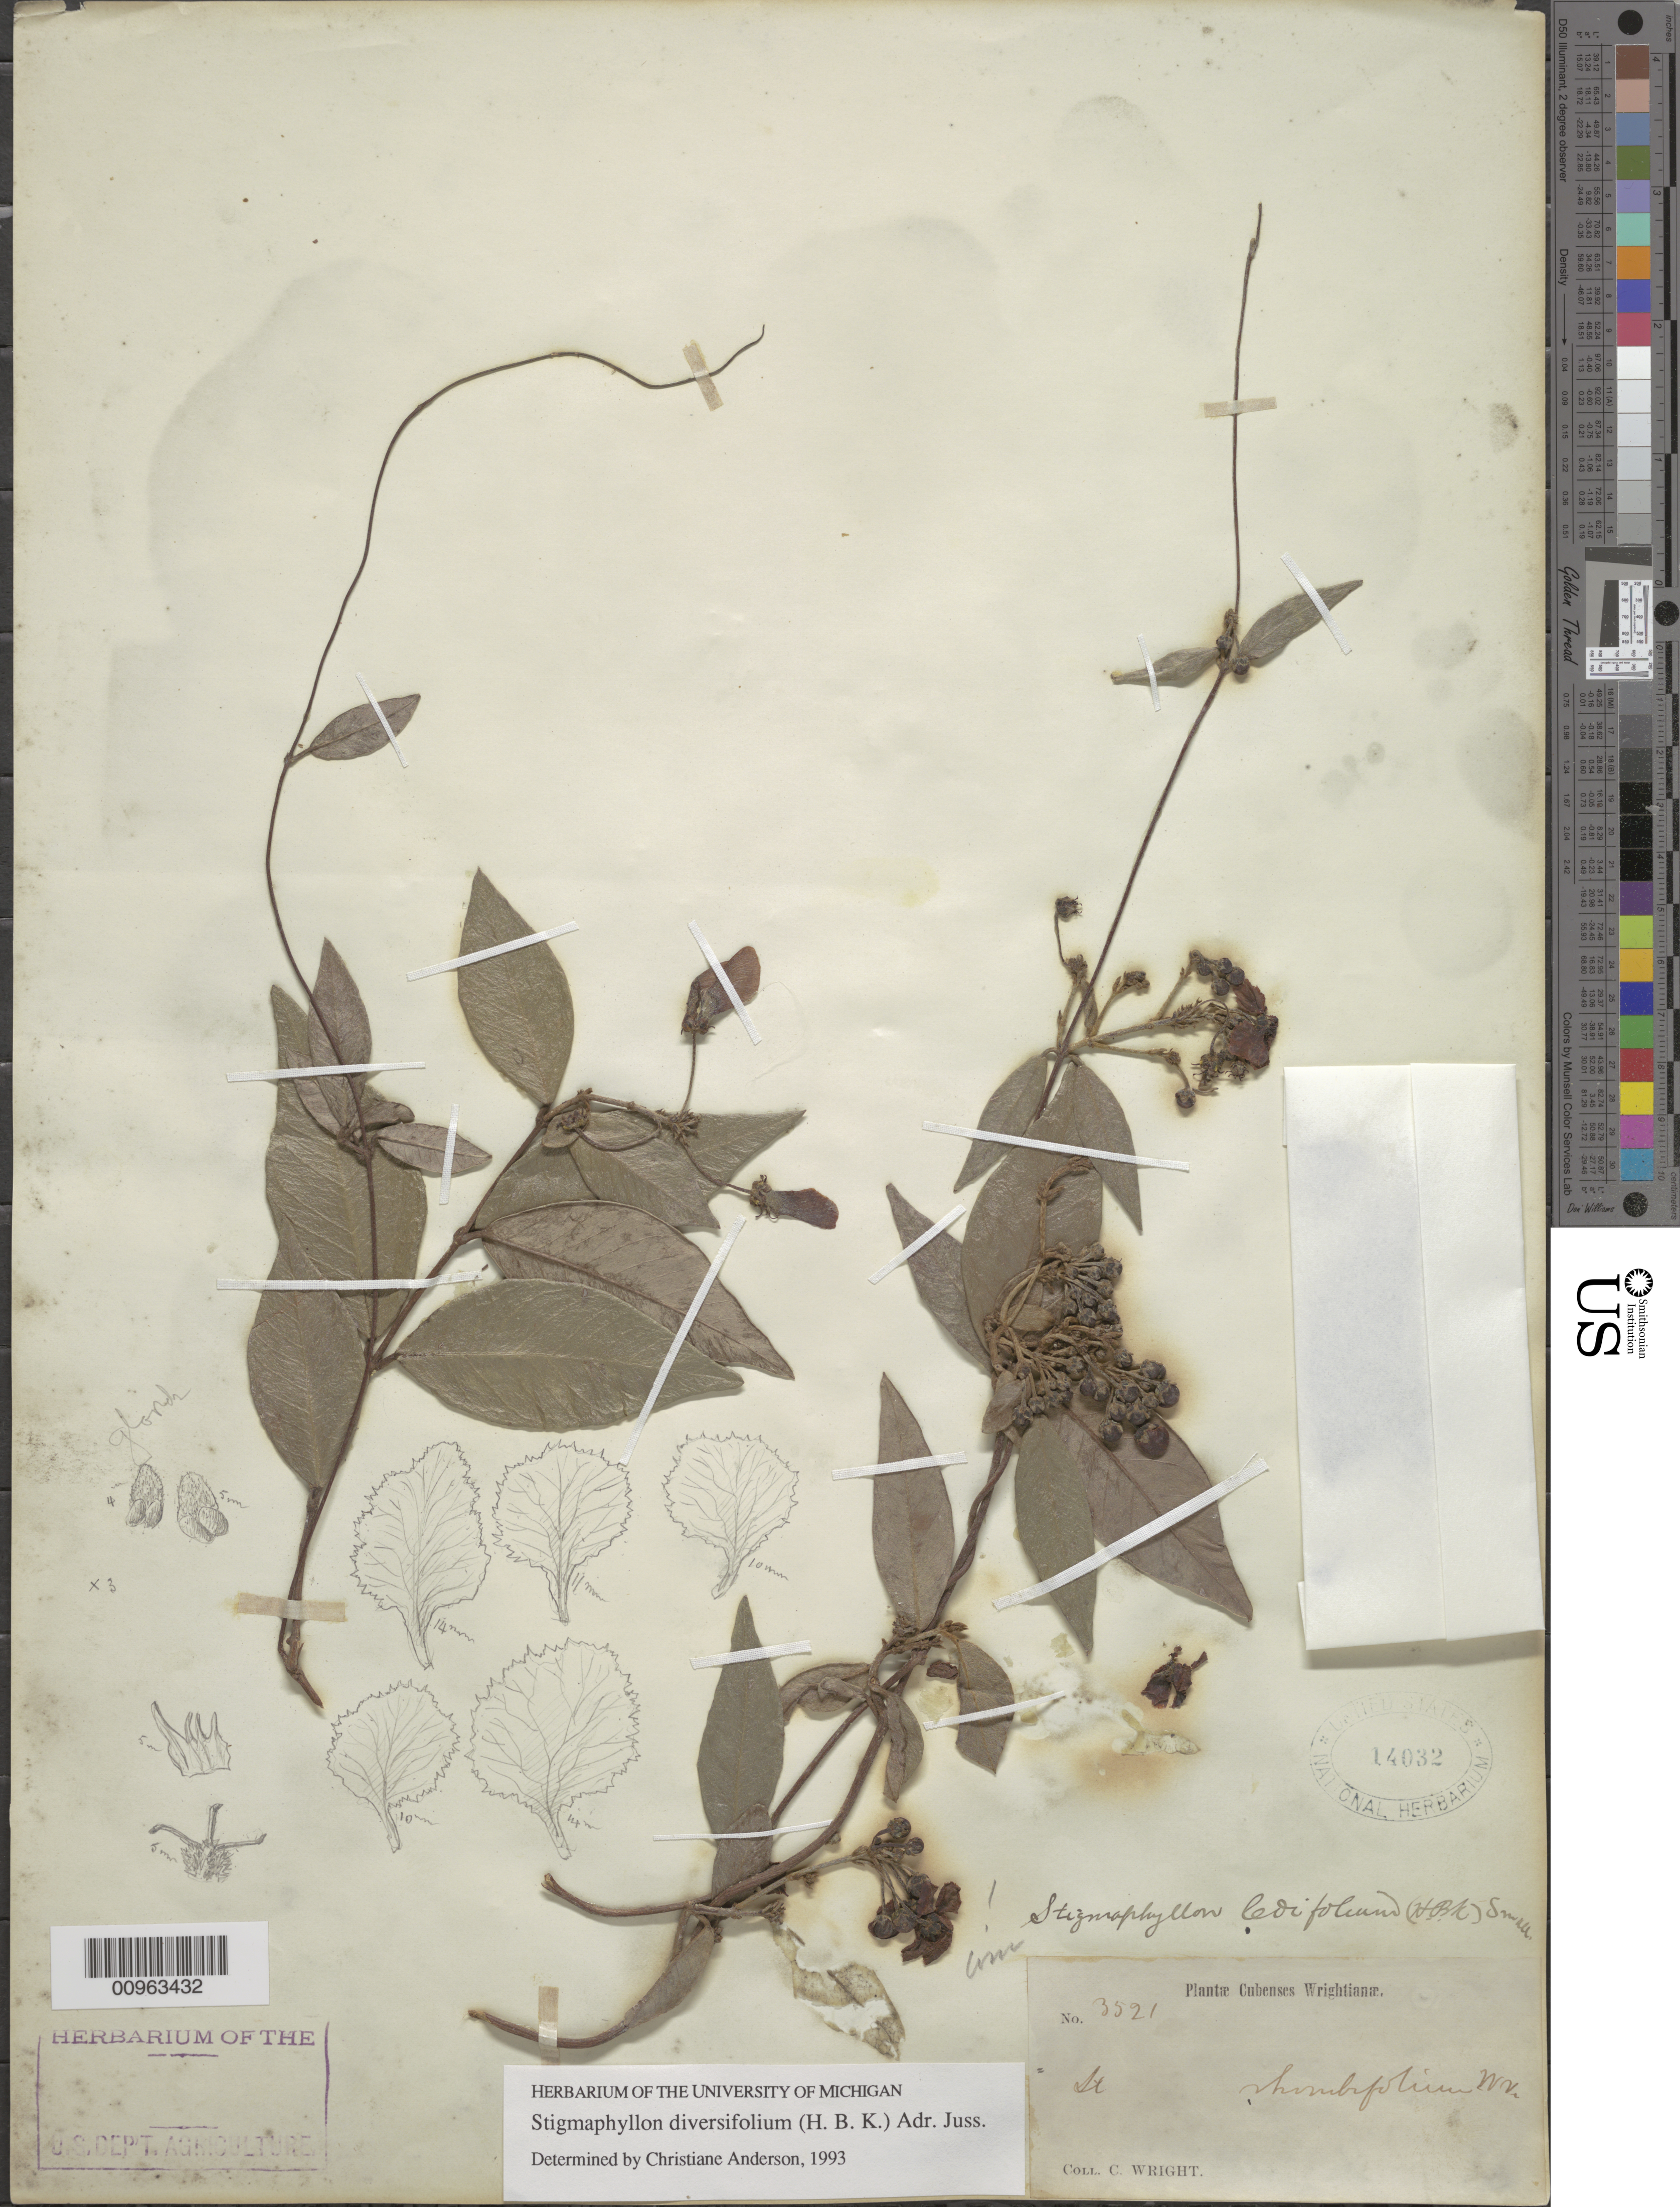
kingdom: Plantae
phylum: Tracheophyta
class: Magnoliopsida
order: Malpighiales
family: Malpighiaceae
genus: Stigmaphyllon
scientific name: Stigmaphyllon diversifolium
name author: (Kunth) A. Juss.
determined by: Anderson, C.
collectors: C. Wright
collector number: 3521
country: Cuba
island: Cuba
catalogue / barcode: US 14032